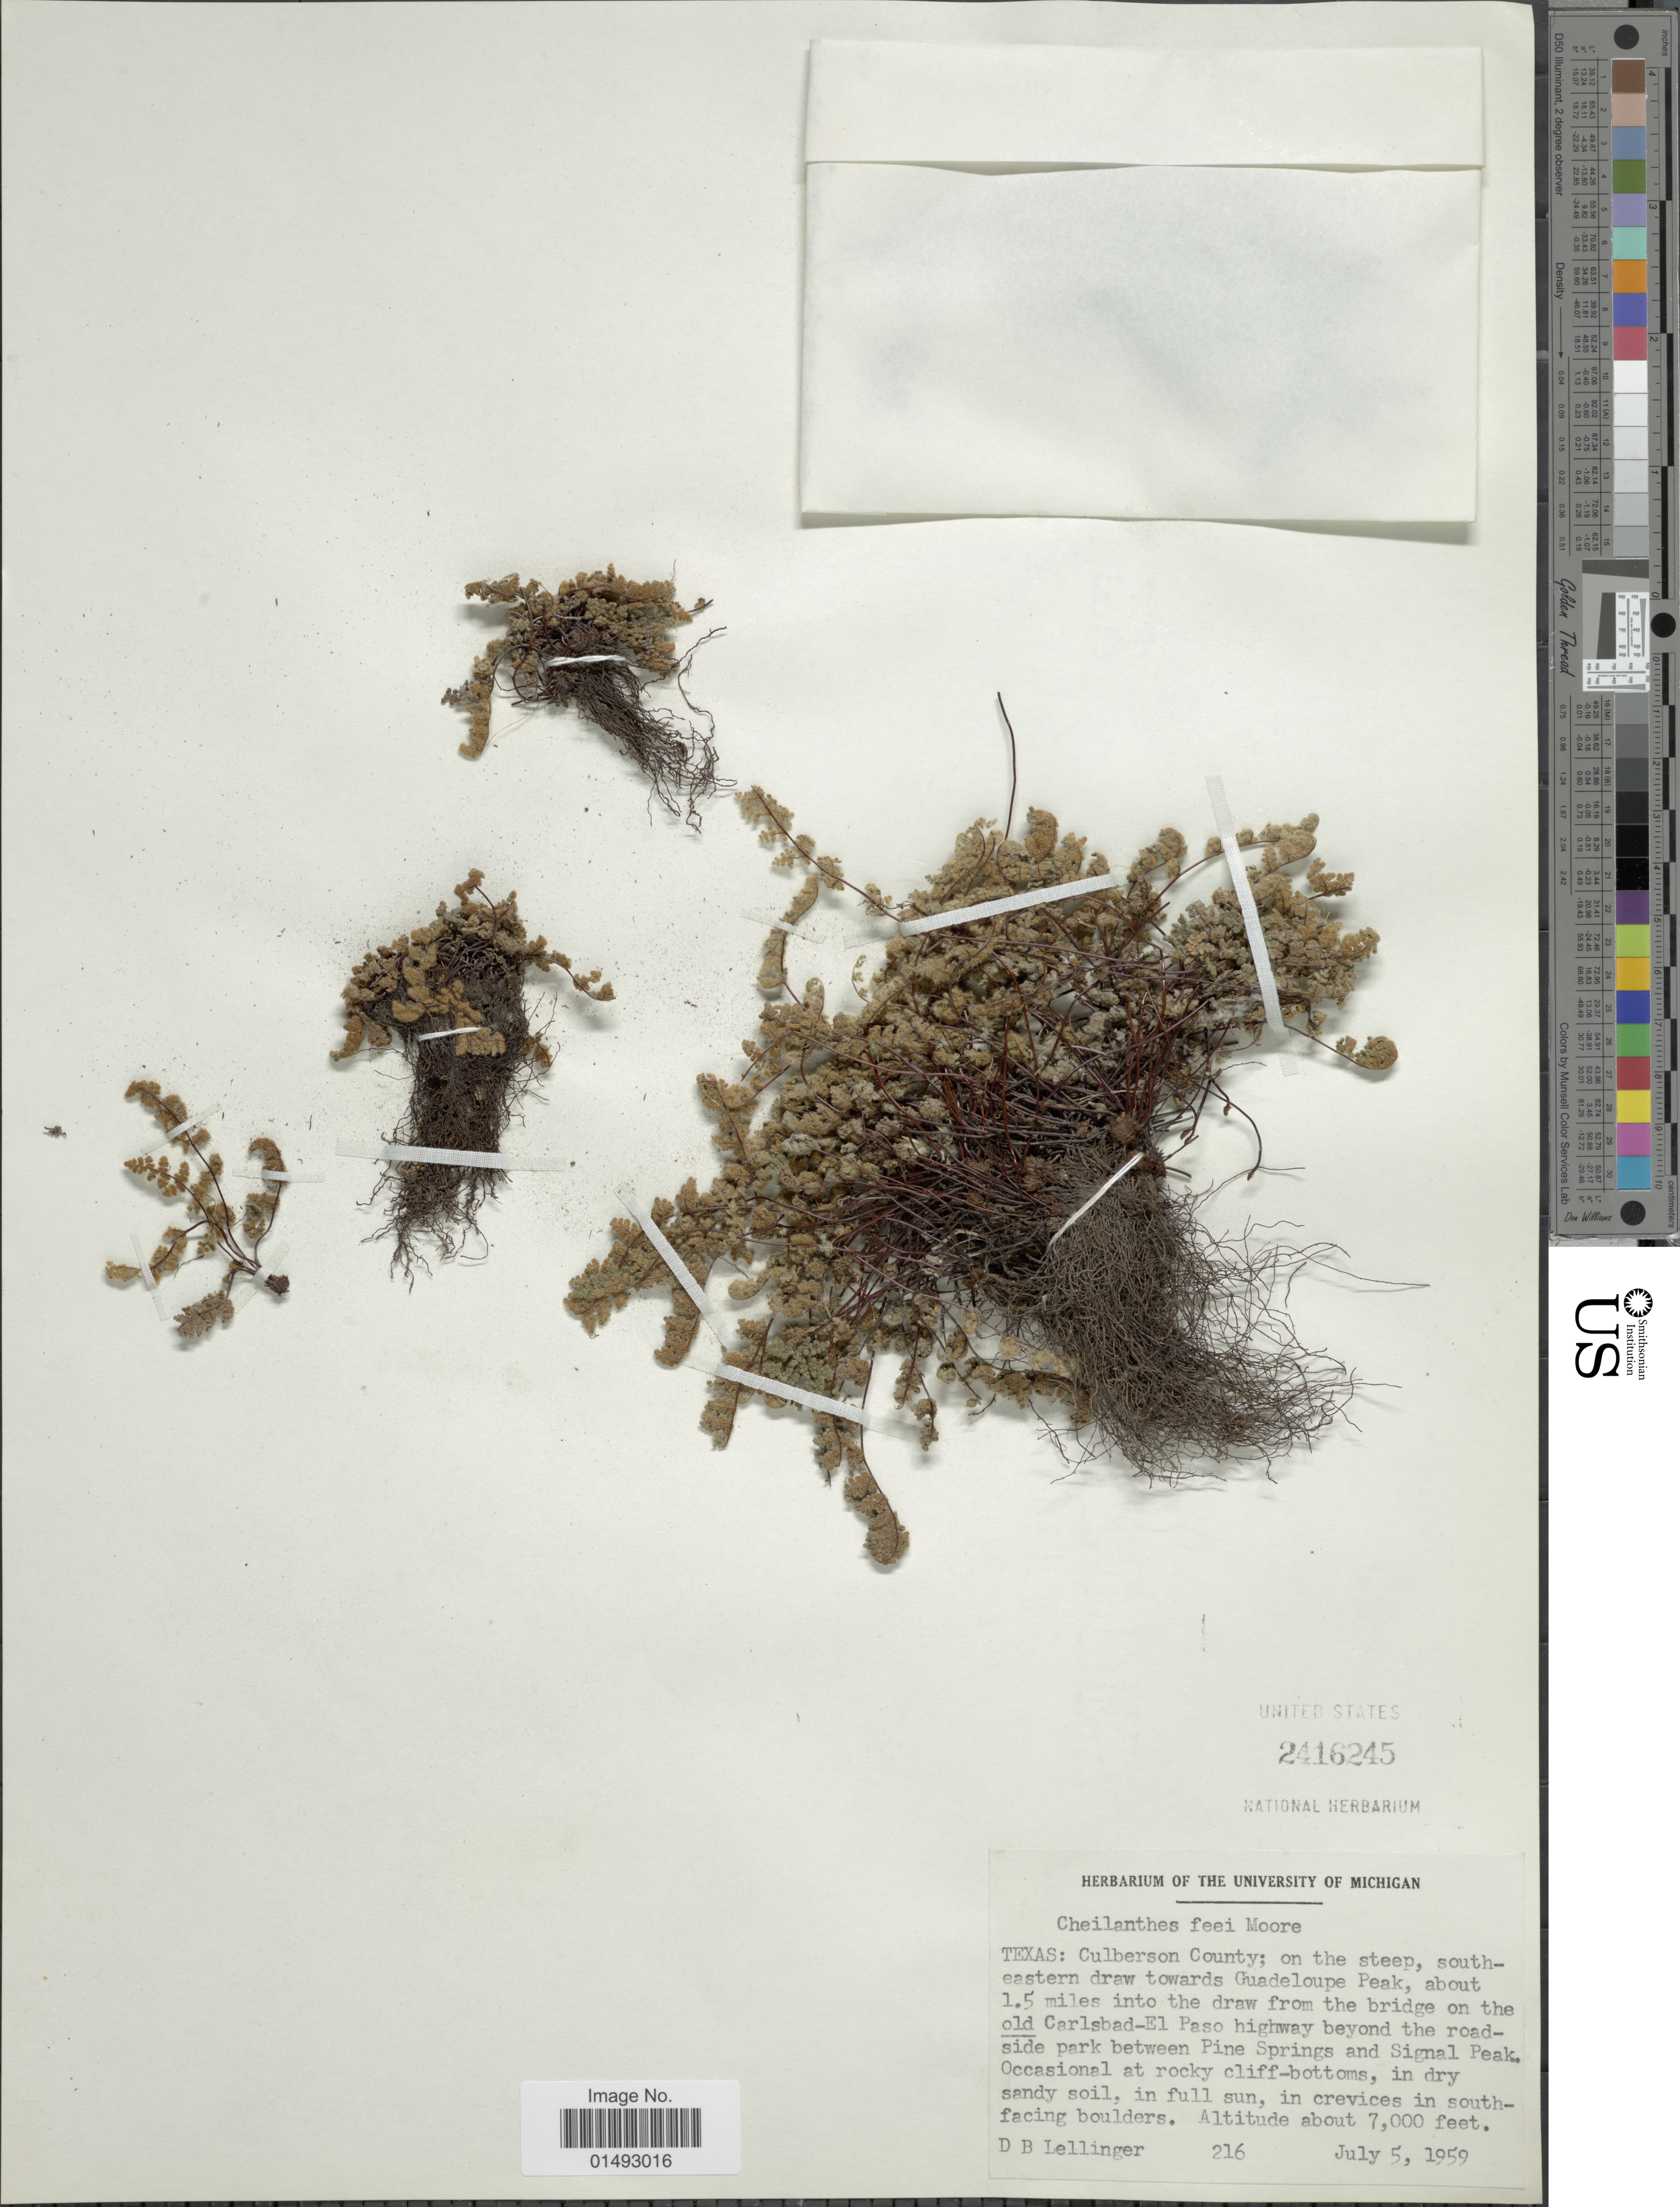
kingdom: Plantae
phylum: Tracheophyta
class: Polypodiopsida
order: Polypodiales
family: Pteridaceae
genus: Myriopteris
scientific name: Myriopteris gracilis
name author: Fée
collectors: D. B. Lellinger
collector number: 216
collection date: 1959-07-05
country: United States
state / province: Texas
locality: Culberson County; on steep, south-eastern draw towards Guadeloupe Peak, about 1.5 miles into the draw from the bridge on old Carlsbad-El Paso highway beyond the roadside park between Pine Springs and Signal Peak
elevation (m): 2134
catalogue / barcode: US 2416245